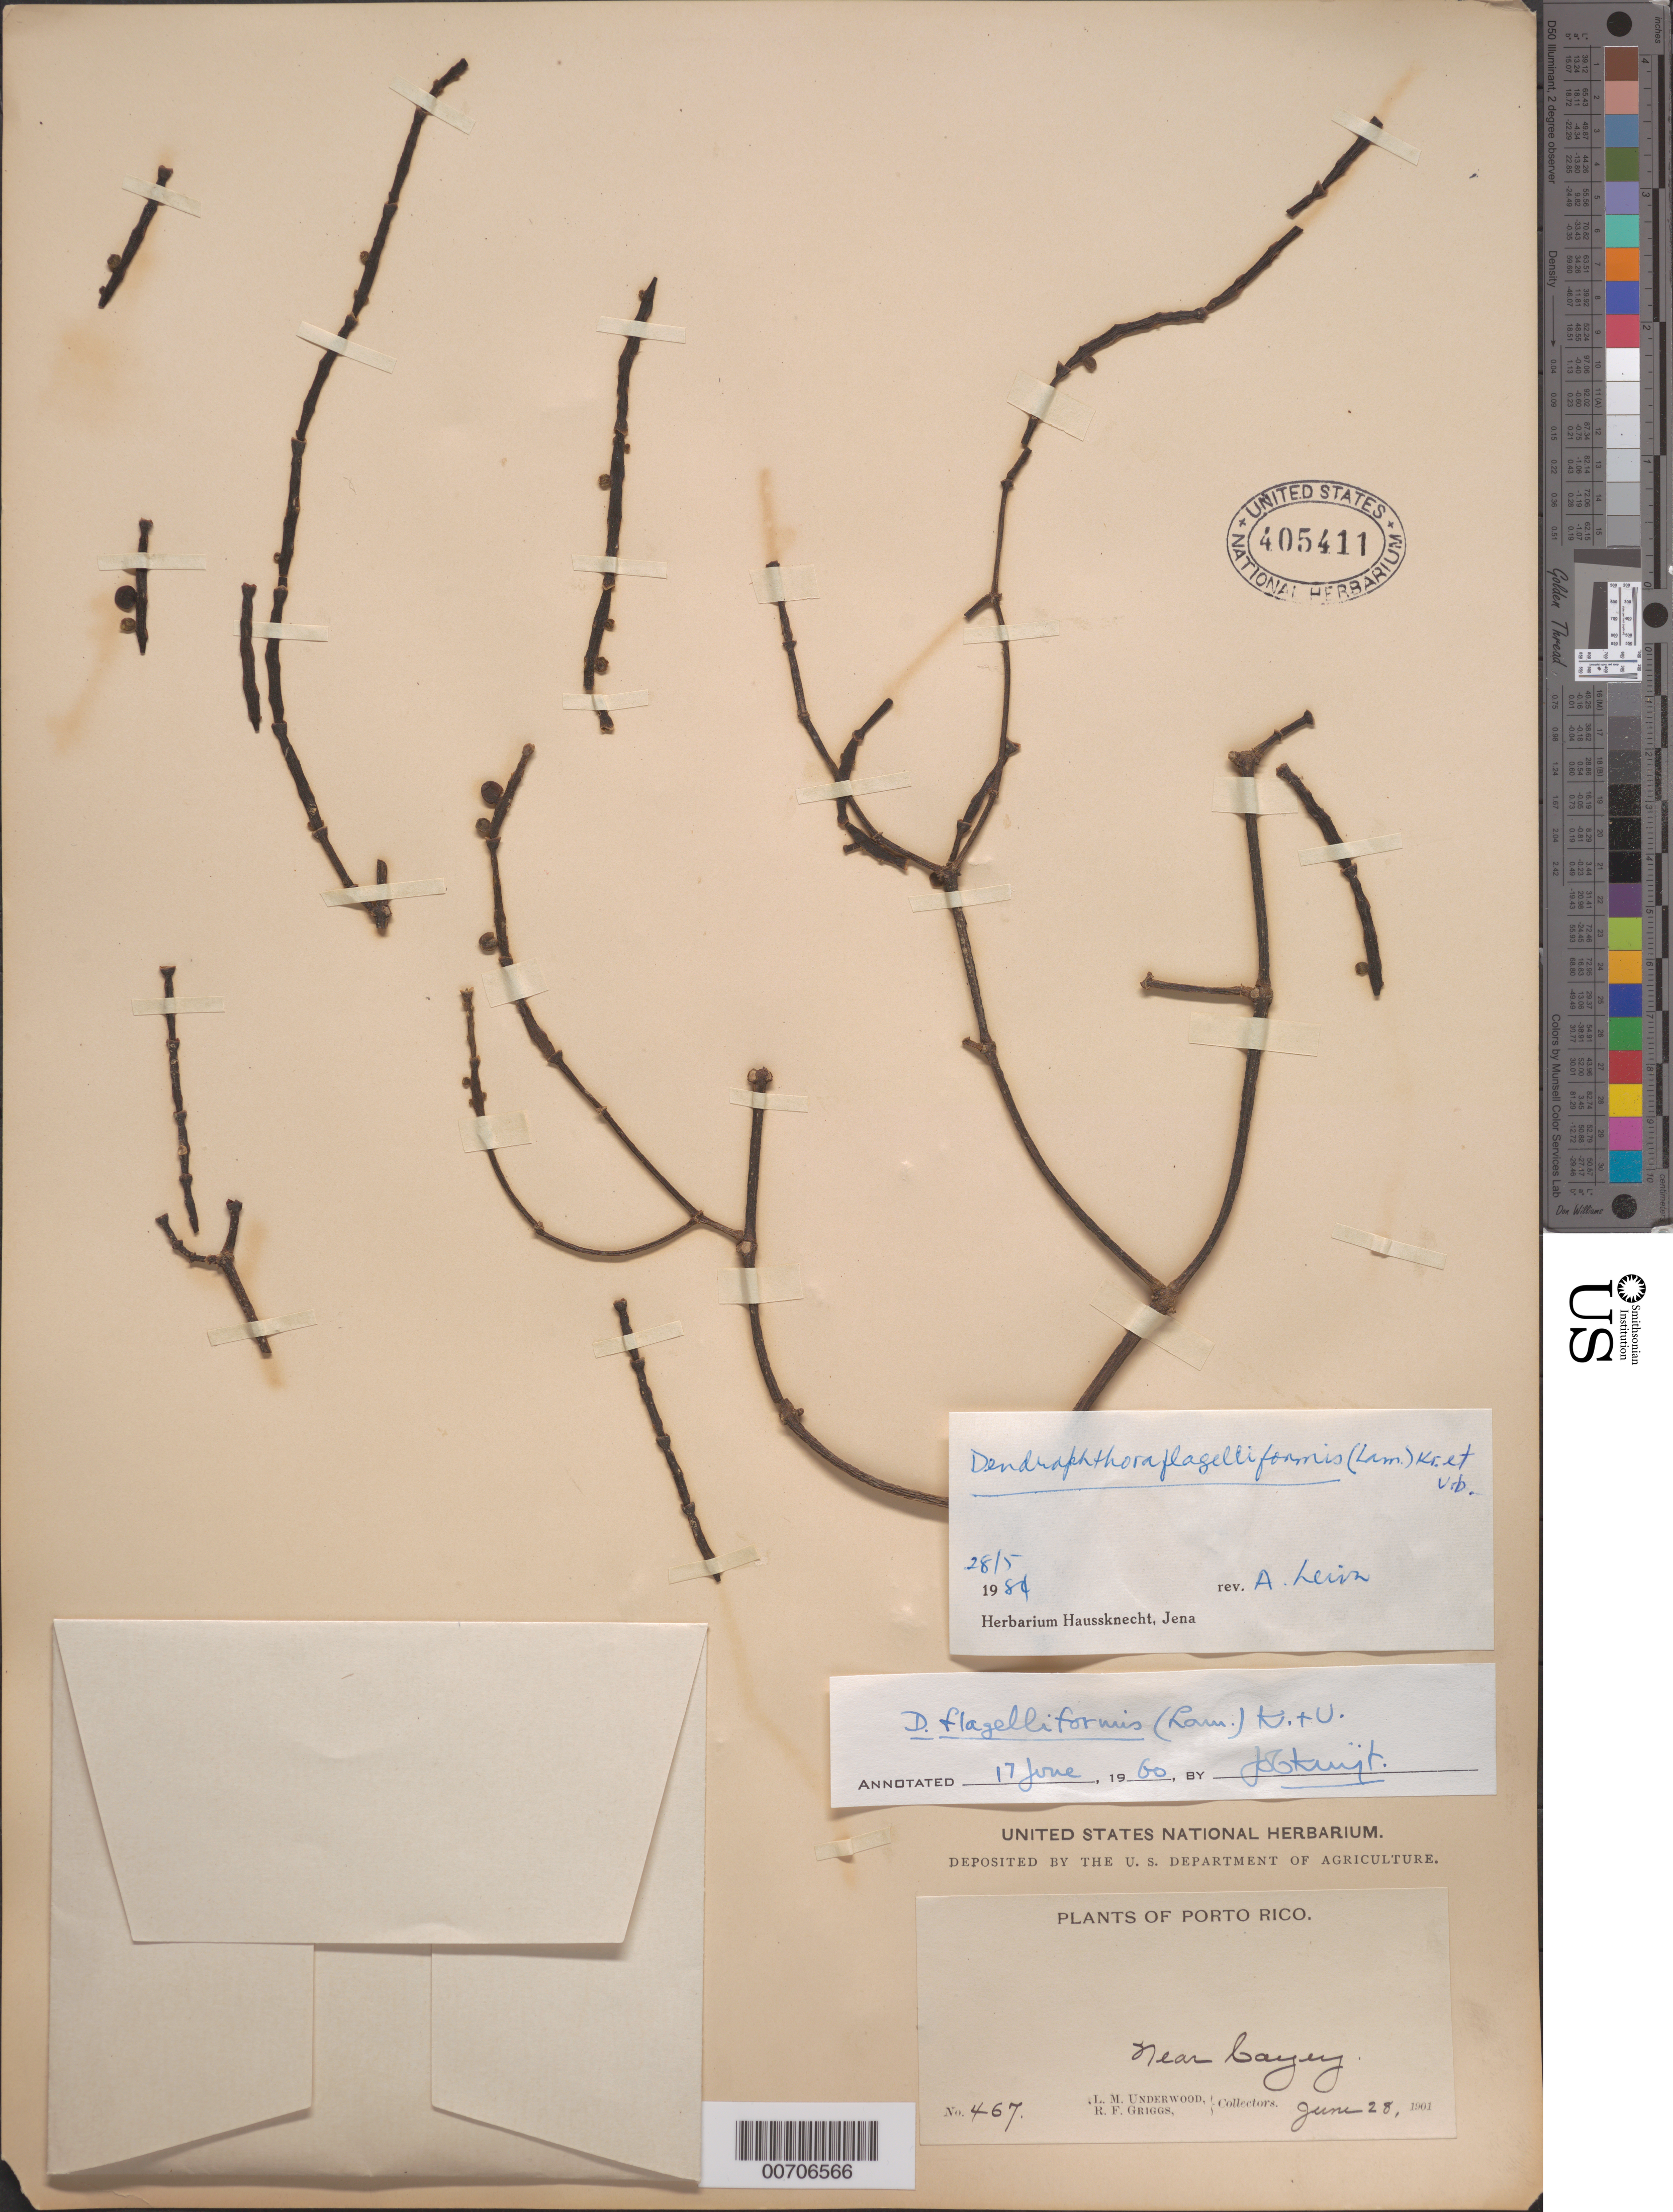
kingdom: Plantae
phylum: Tracheophyta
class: Magnoliopsida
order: Santalales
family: Viscaceae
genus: Dendrophthora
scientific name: Dendrophthora flagelliformis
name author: (Lam.) Krug & Urb.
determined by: Leiva, A.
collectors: L. M. Underwood & R. F. Griggs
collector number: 467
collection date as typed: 28 Jun 1901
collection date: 1901-06-28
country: Puerto Rico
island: Greater Antilles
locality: Cayey, vic of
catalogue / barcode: US 405411